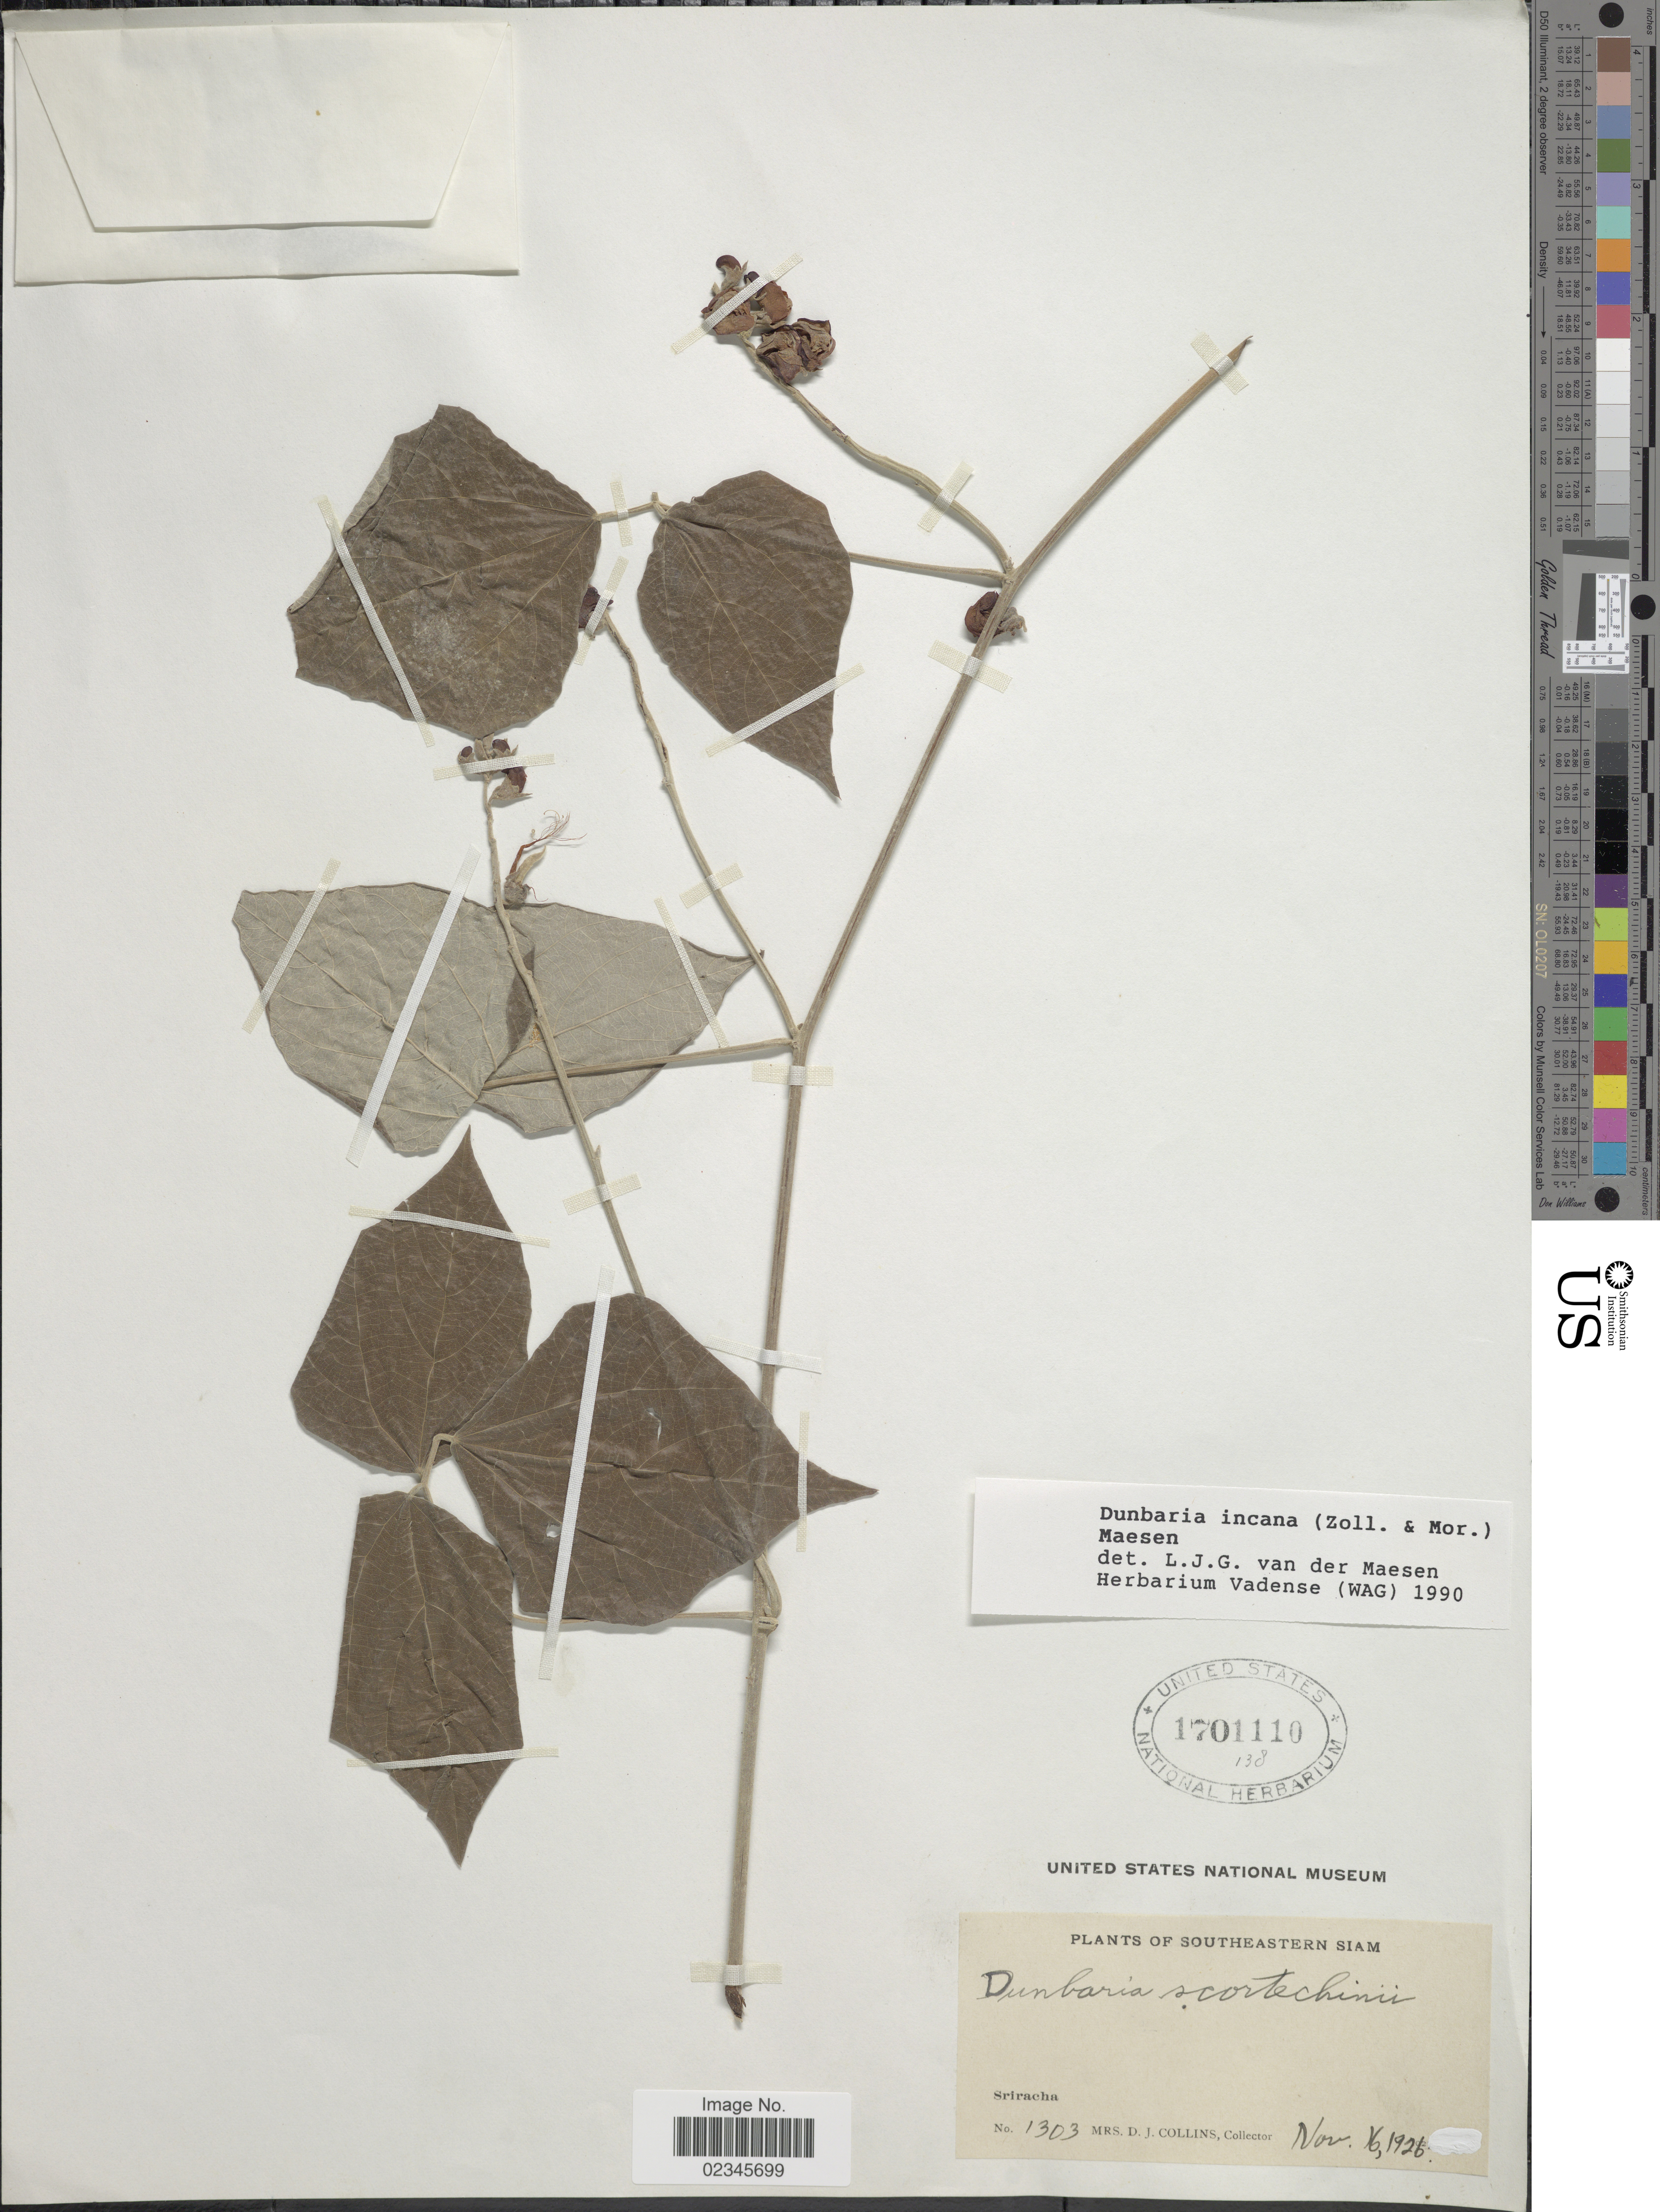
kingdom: Plantae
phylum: Tracheophyta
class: Magnoliopsida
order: Fabales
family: Fabaceae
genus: Dunbaria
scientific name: Dunbaria incana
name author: (Zoll. & Moritzi) Maesen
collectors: Mrs. D. J. Collins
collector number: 1303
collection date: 1926-11-16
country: Thailand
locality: Southeastern Siam, Sriracha.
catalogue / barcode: US 1701110